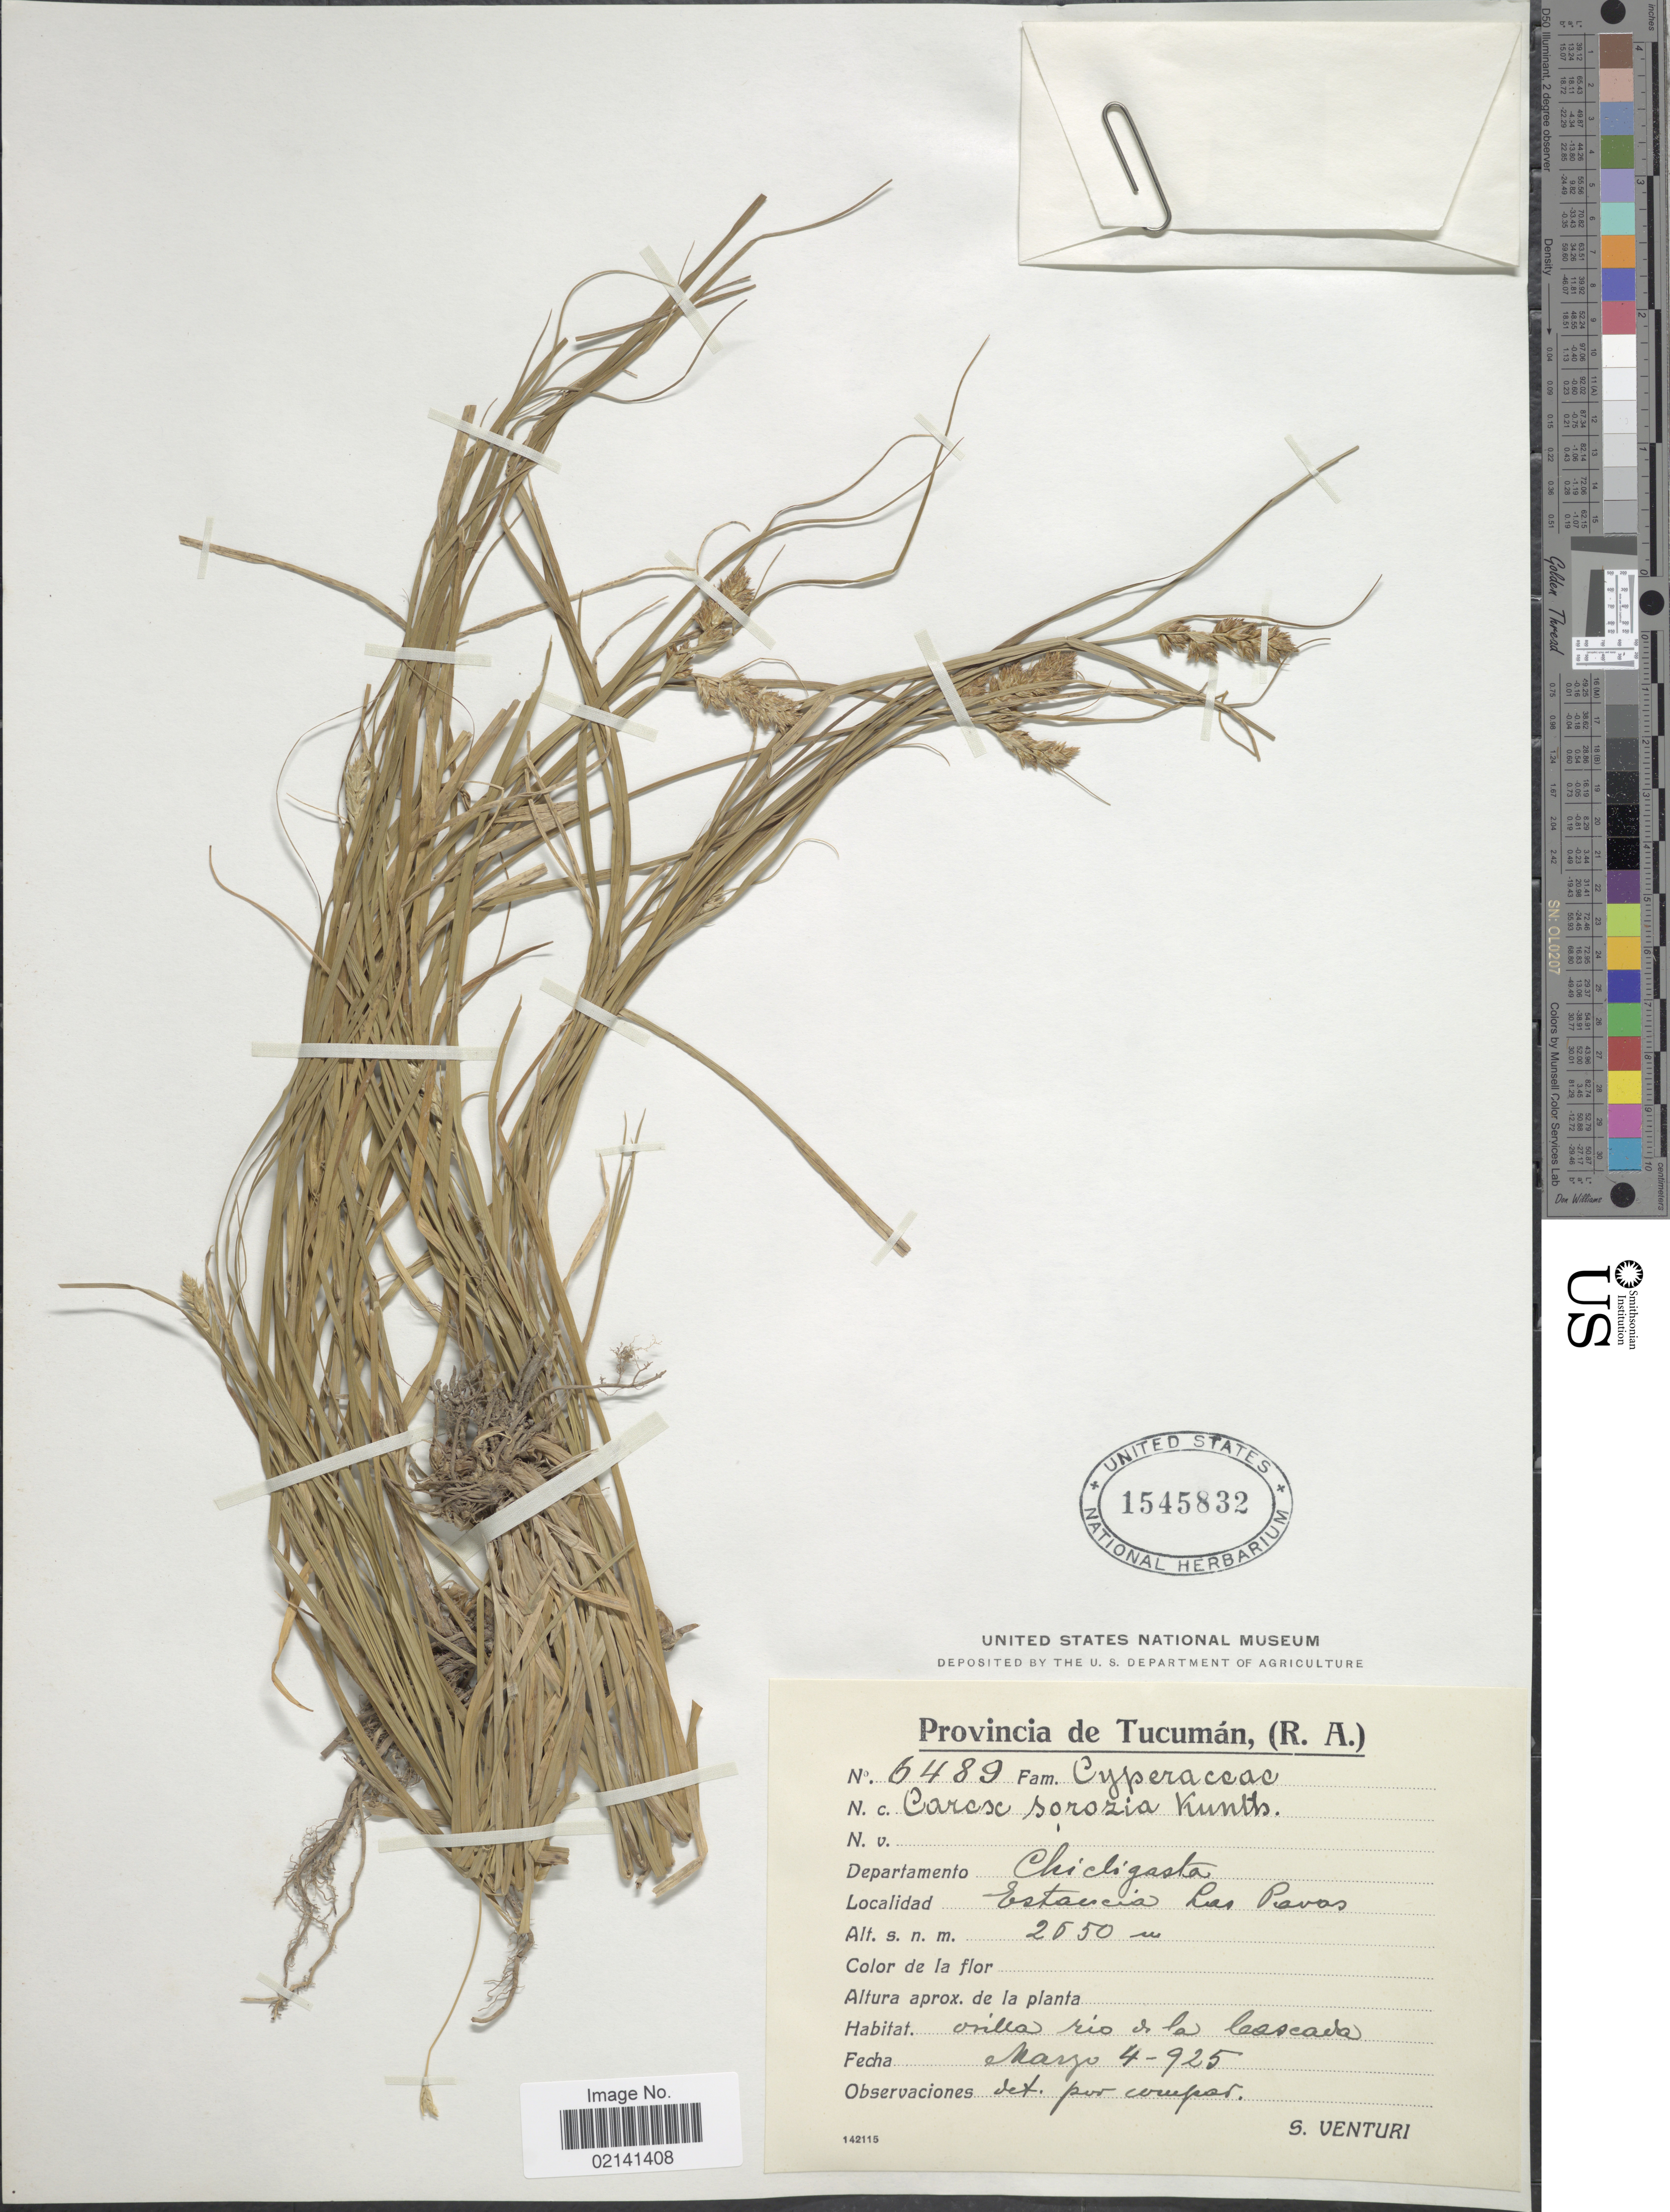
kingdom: Plantae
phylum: Tracheophyta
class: Liliopsida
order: Poales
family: Cyperaceae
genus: Carex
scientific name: Carex bonariensis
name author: Desf. ex Poir.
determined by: Jimnéz-Mejias, Pedro, (UPOS), Universidad Pablo de Olavide (SPAIN)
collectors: C. Jürgens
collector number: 6489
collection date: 1925-03-04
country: Argentina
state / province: Tucuman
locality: Provincia de Tucuman, (R. A.). Departamento Chicligasta, Estancia Las Pavas.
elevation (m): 2550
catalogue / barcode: US 1545832